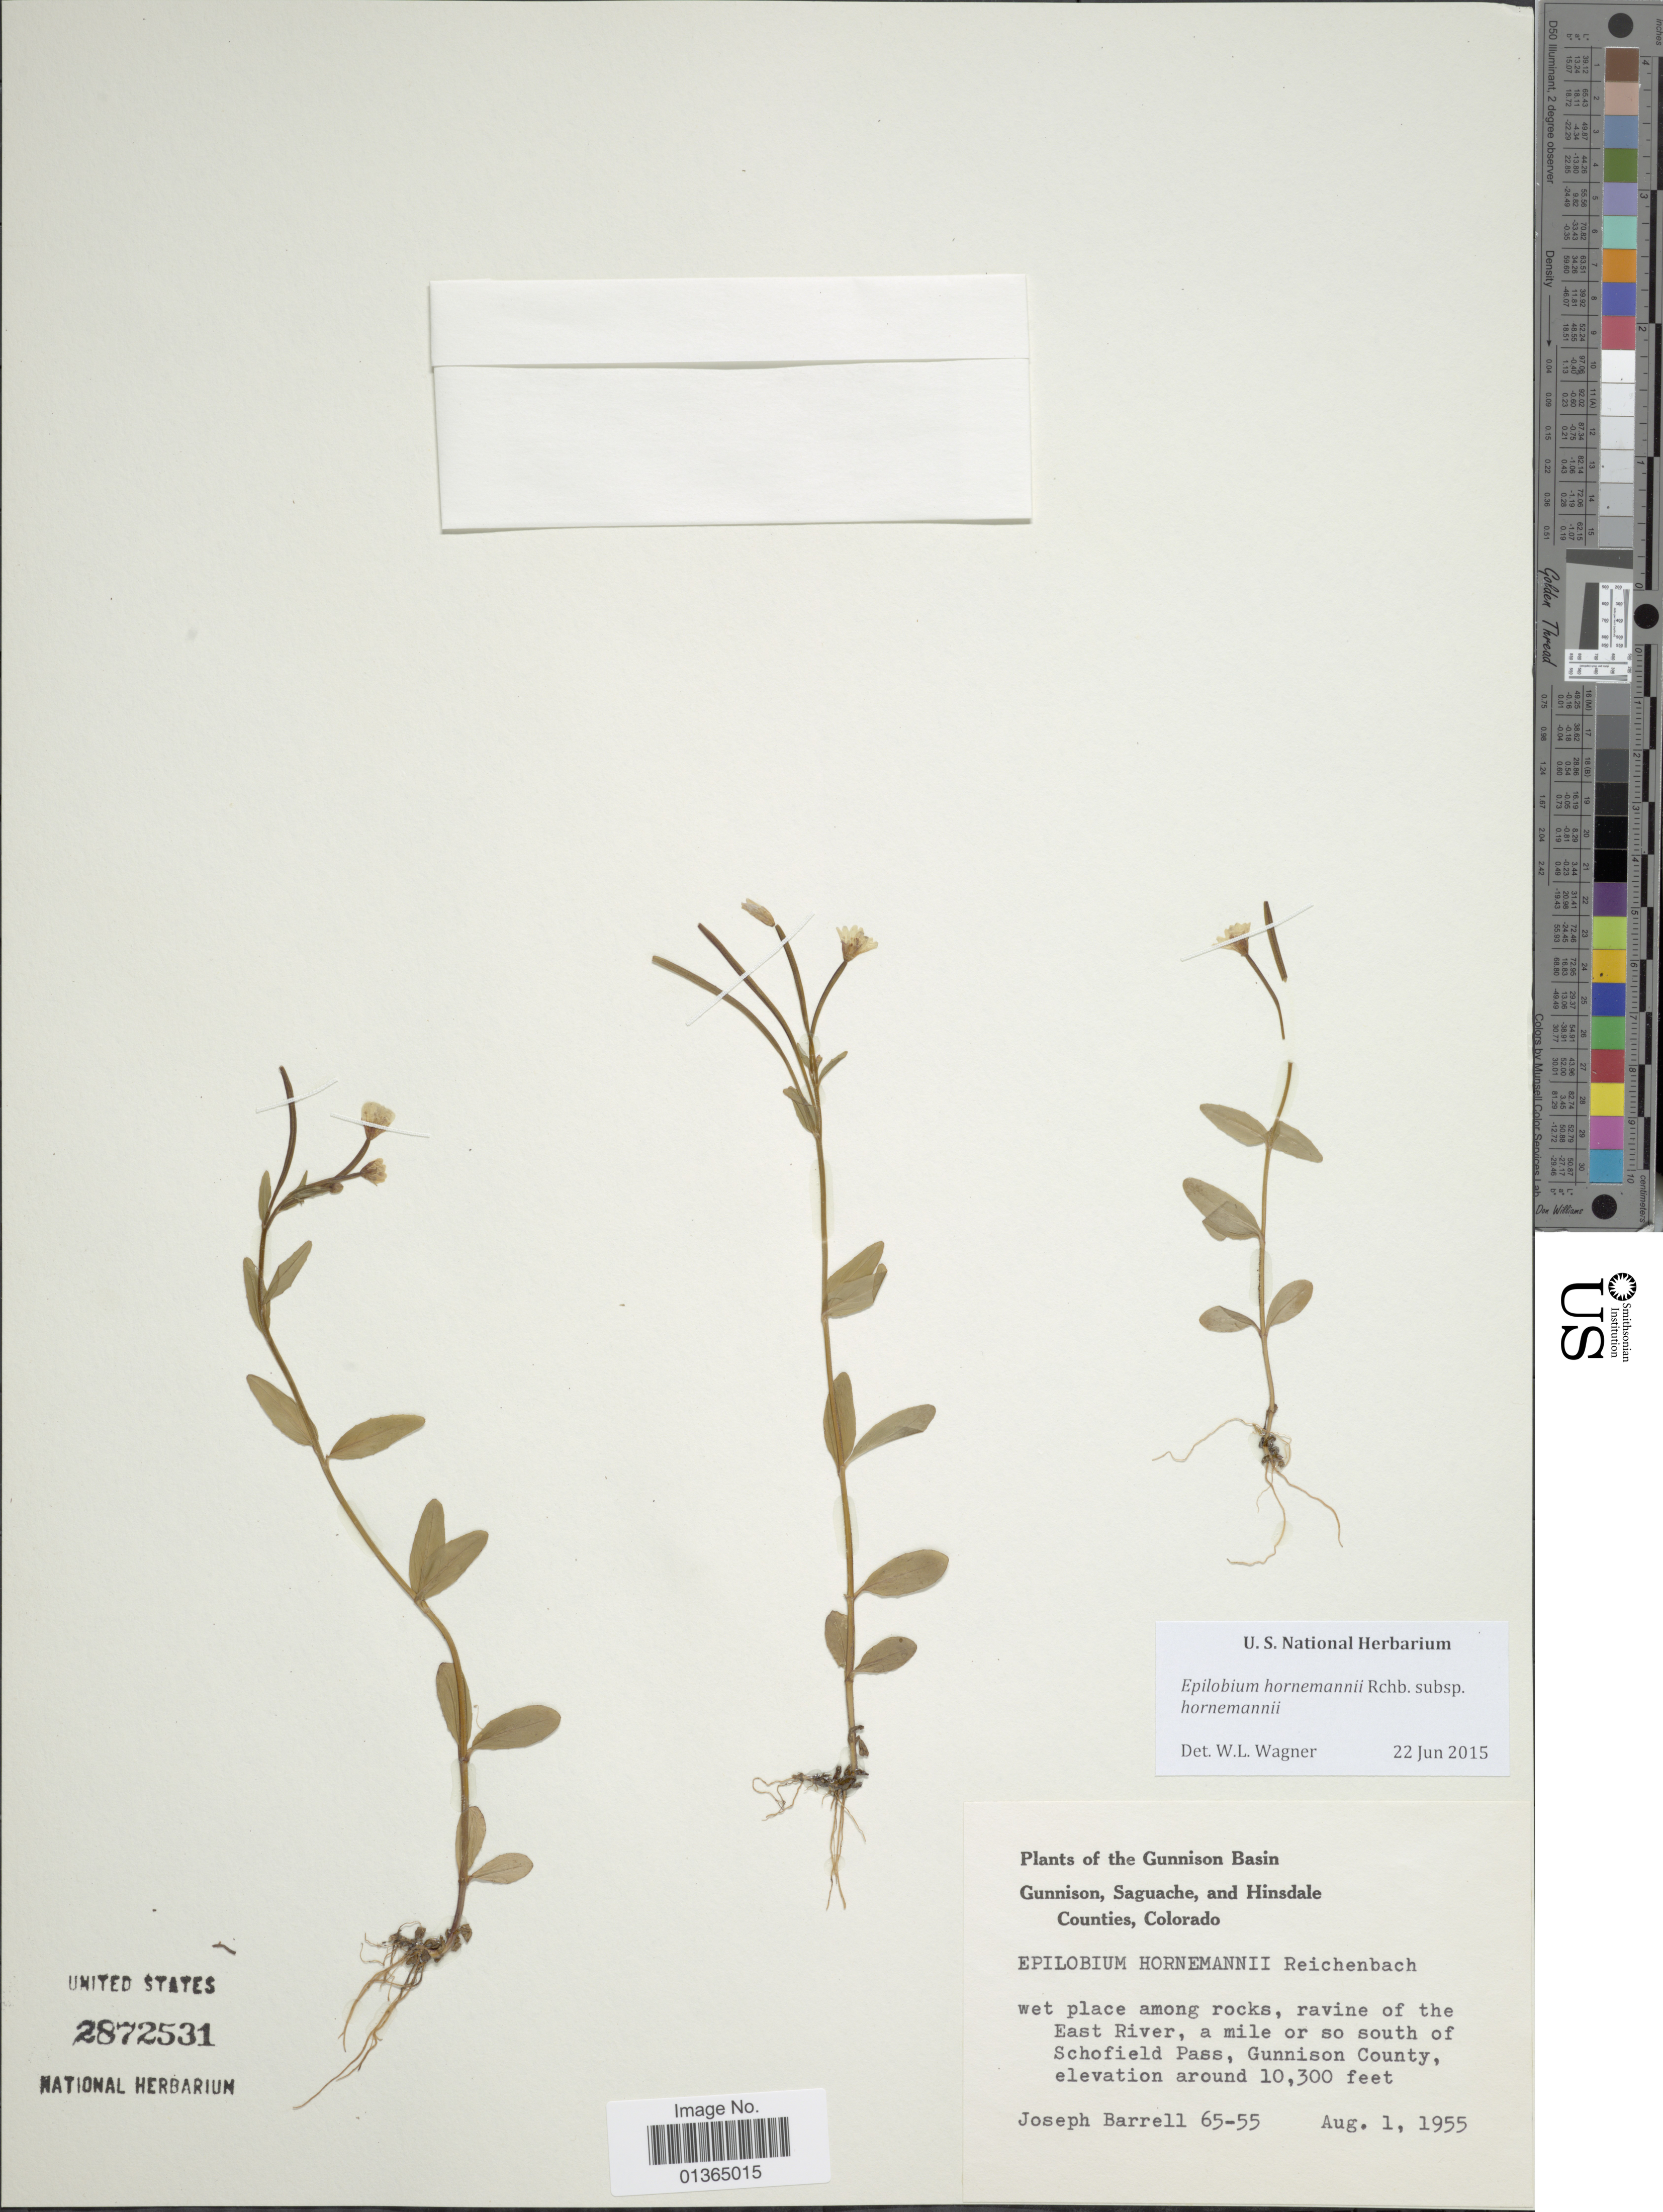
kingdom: Plantae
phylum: Tracheophyta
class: Magnoliopsida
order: Myrtales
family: Onagraceae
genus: Epilobium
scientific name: Epilobium hornemannii subsp. hornemannii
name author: Rchb.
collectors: J. Barrell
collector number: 65-55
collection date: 1955-08-01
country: United States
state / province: Colorado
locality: Gunnison, Saguache, and Hinsdale Counties. Wet place among rocks, ravine of the East River, a mile or so south of Schofield Pass.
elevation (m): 3139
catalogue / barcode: US 2872531